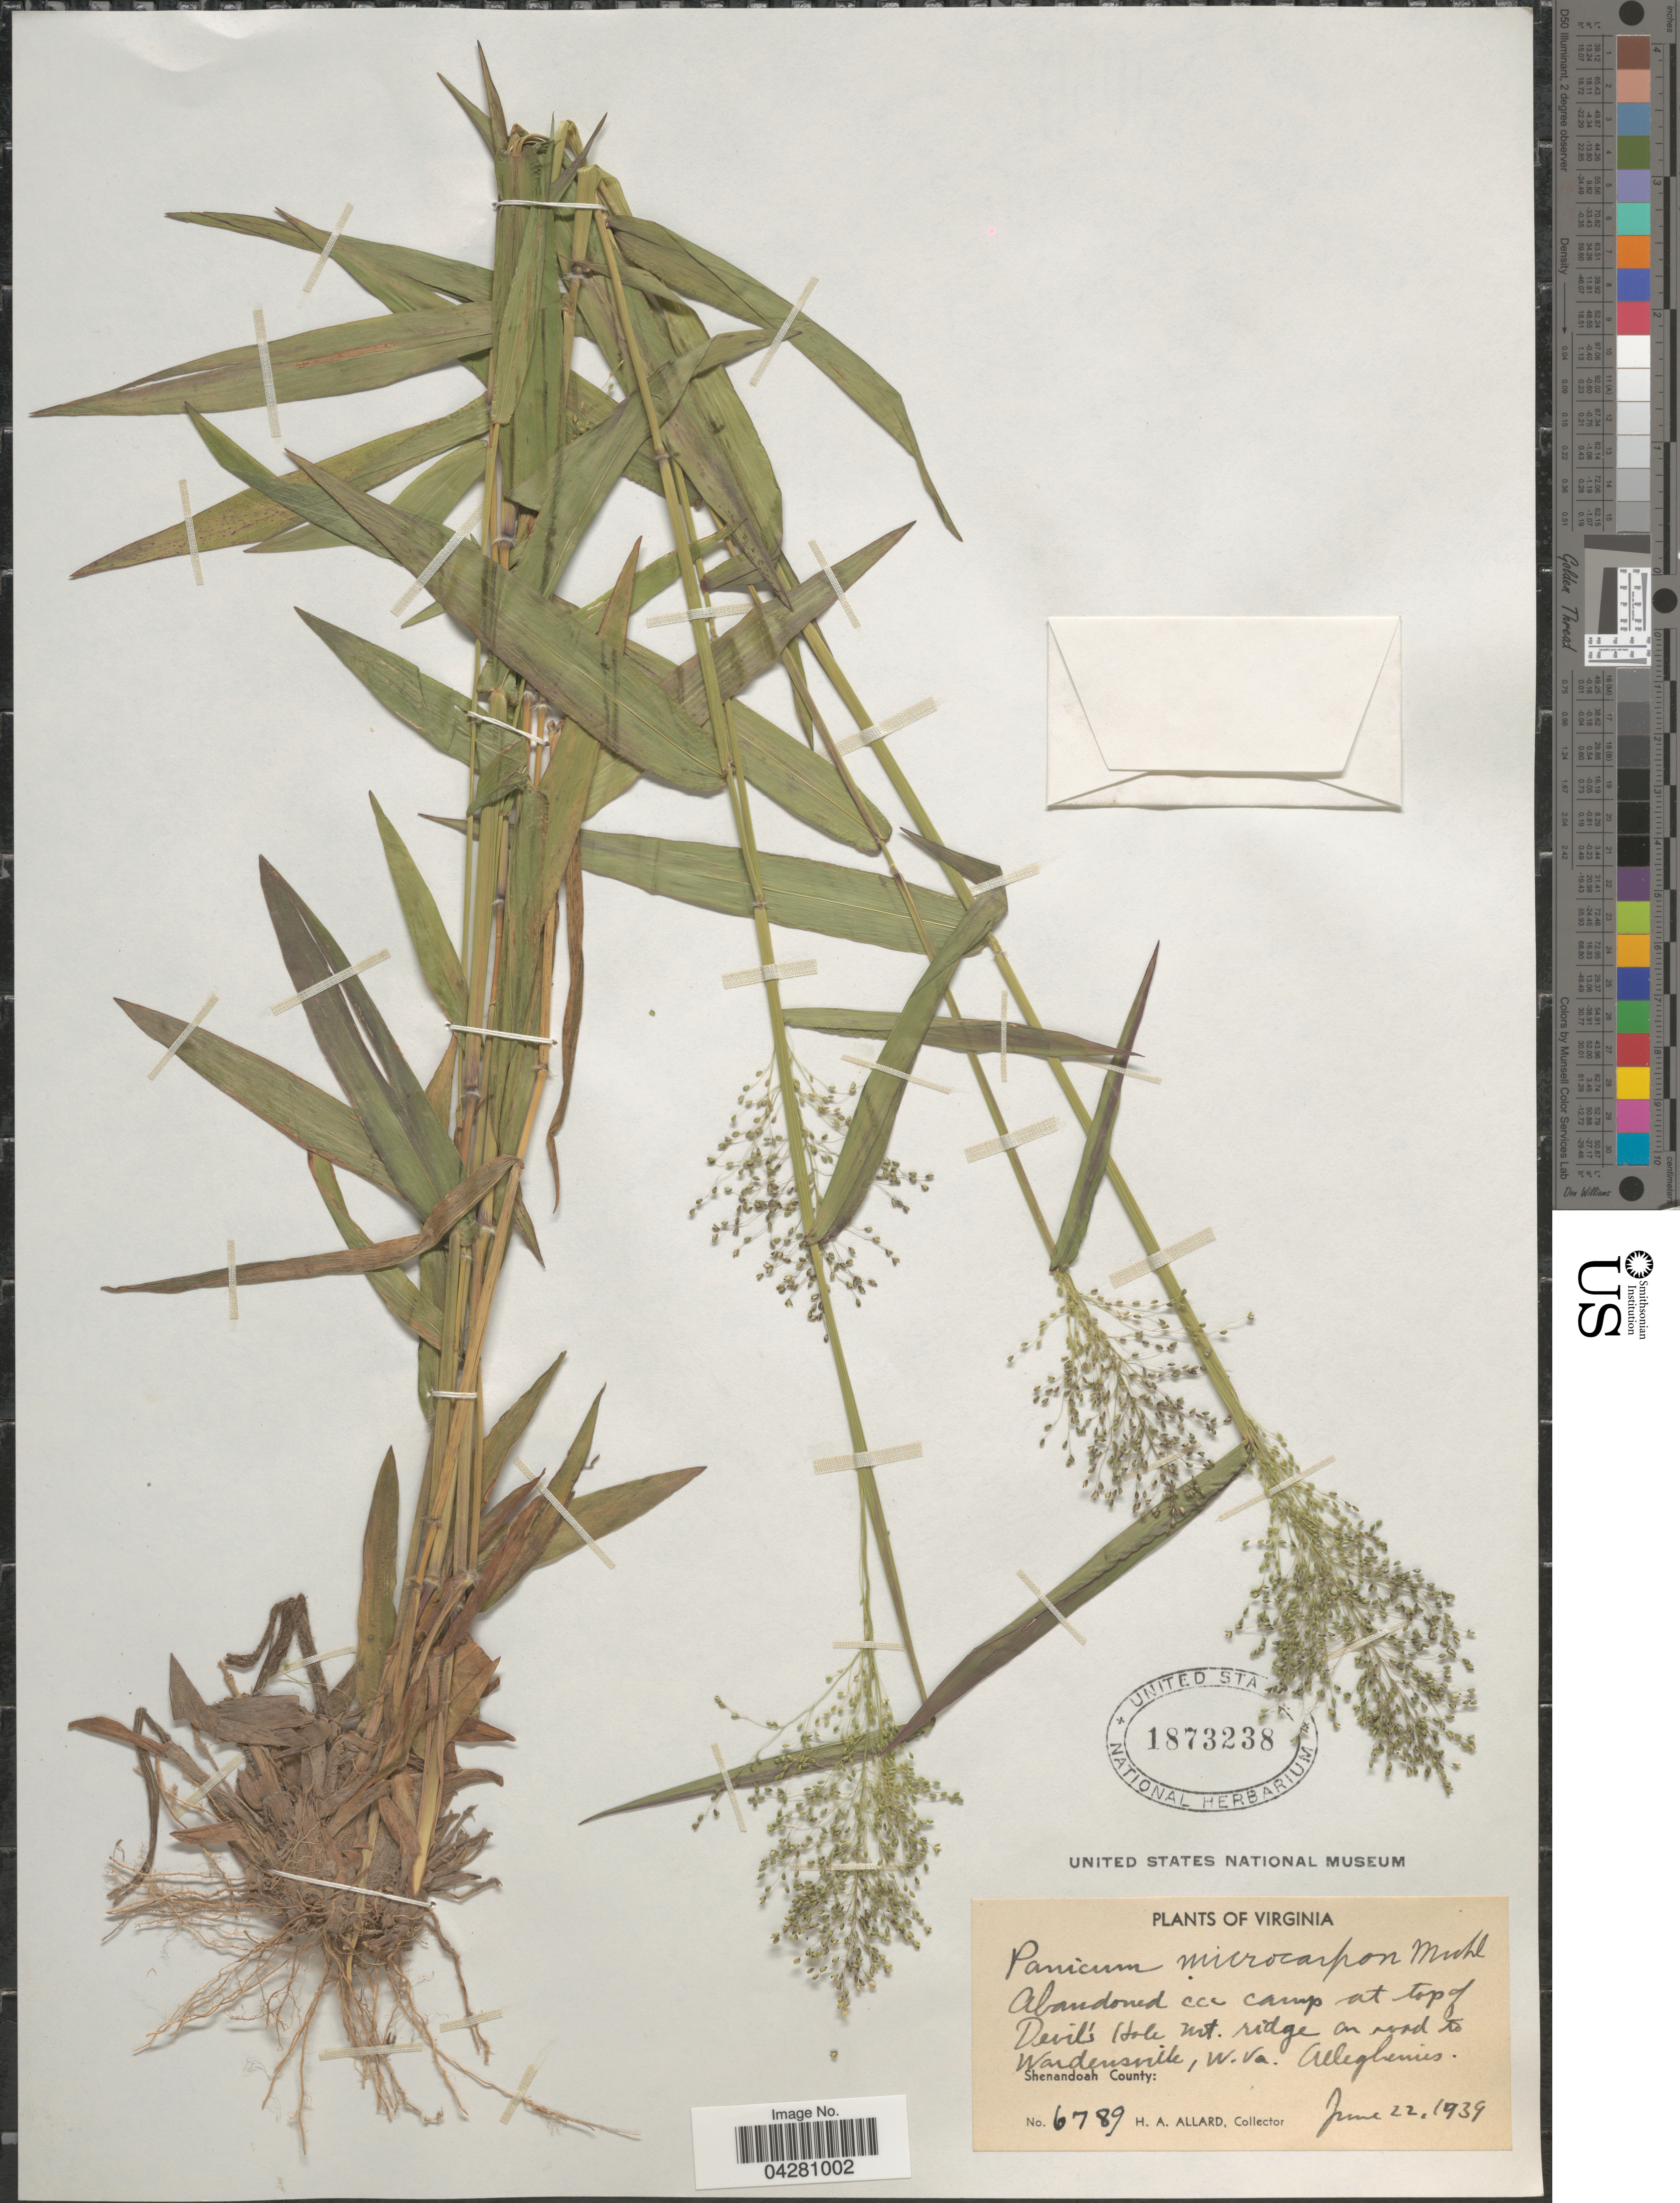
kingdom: Plantae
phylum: Tracheophyta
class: Liliopsida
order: Poales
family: Poaceae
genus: Dichanthelium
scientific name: Dichanthelium dichotomum var. dichotomum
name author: (L.) Gould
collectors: H. A. Allard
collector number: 6789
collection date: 1939-06-22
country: United States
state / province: Virginia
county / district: Shenandoah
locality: Abandoned ccc camp at top of Devil's Hole mt. ridge on road to Wardensville, W.Va. Alleghenies. Shenandoah County.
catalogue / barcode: US 1873238